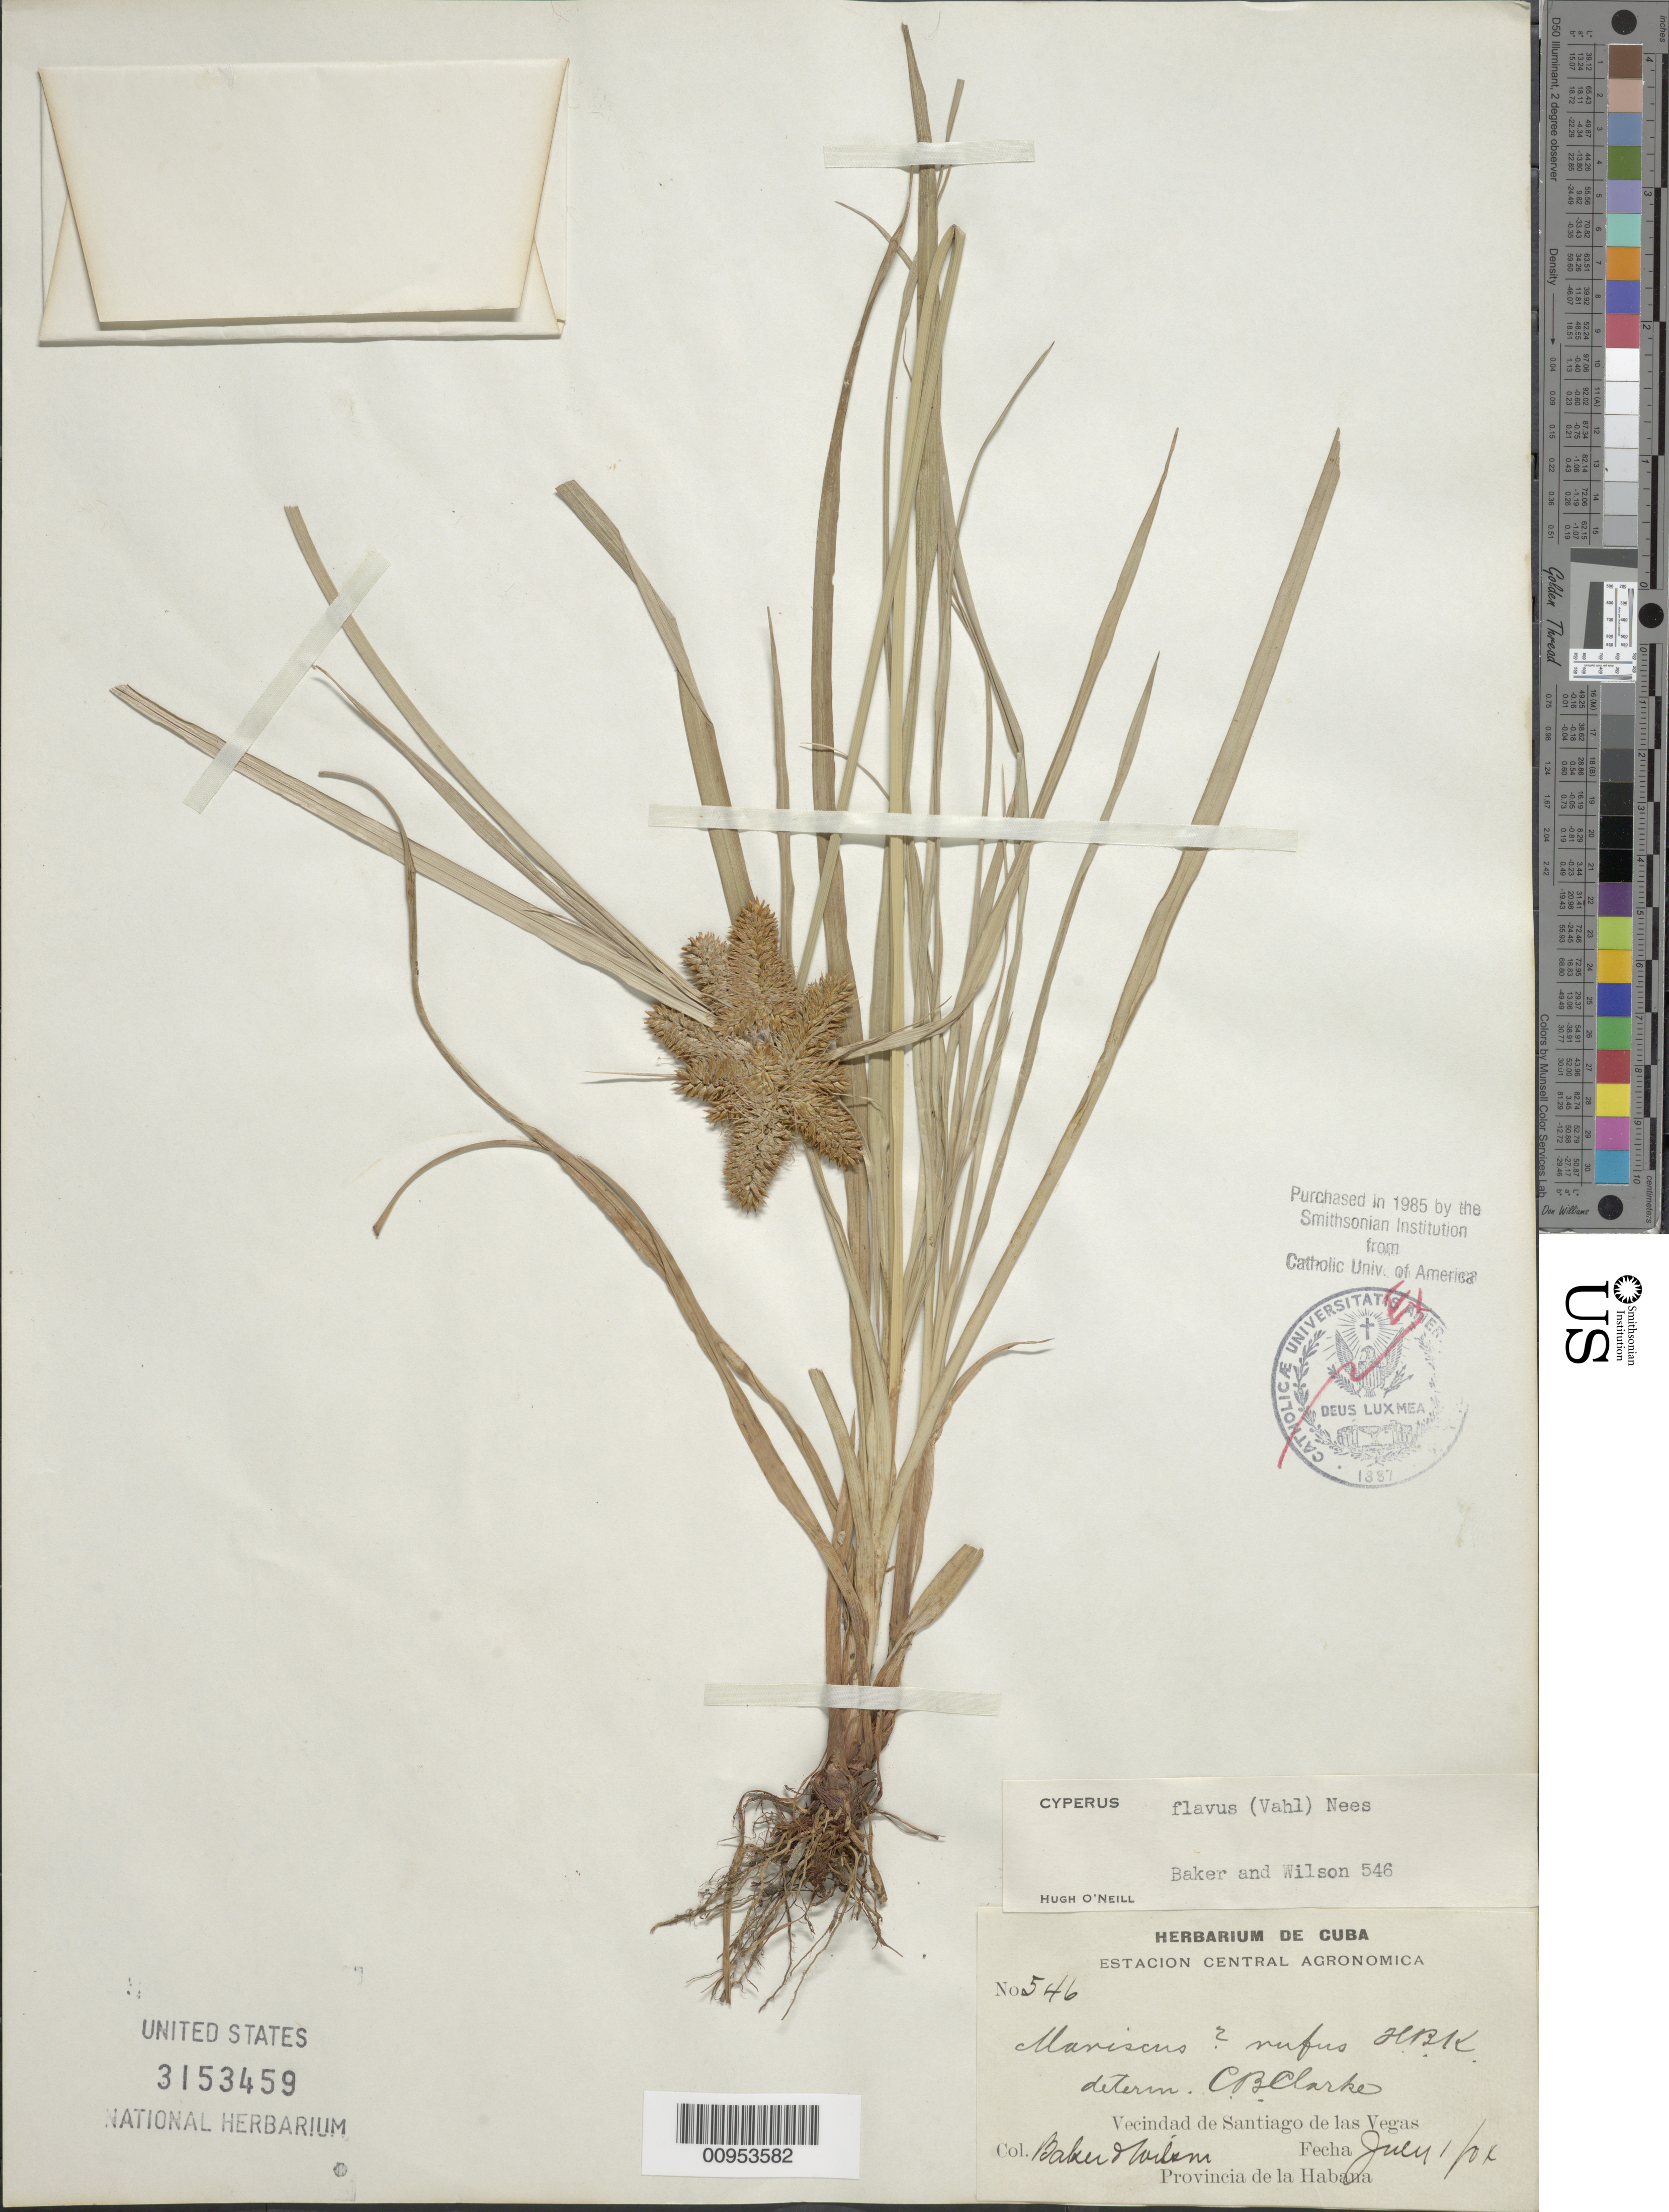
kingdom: Plantae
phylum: Tracheophyta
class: Liliopsida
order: Poales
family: Cyperaceae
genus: Cyperus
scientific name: Cyperus aggregatus var. aggregatus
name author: (Willd.) Endl.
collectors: C. F. Baker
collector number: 546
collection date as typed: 01 Jun 1904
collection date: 1904-06-01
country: Cuba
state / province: La Habana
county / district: Municipio Boyeros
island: Cuba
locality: Santiago de las Vegas (vecindad de)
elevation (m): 97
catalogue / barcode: US 3153459